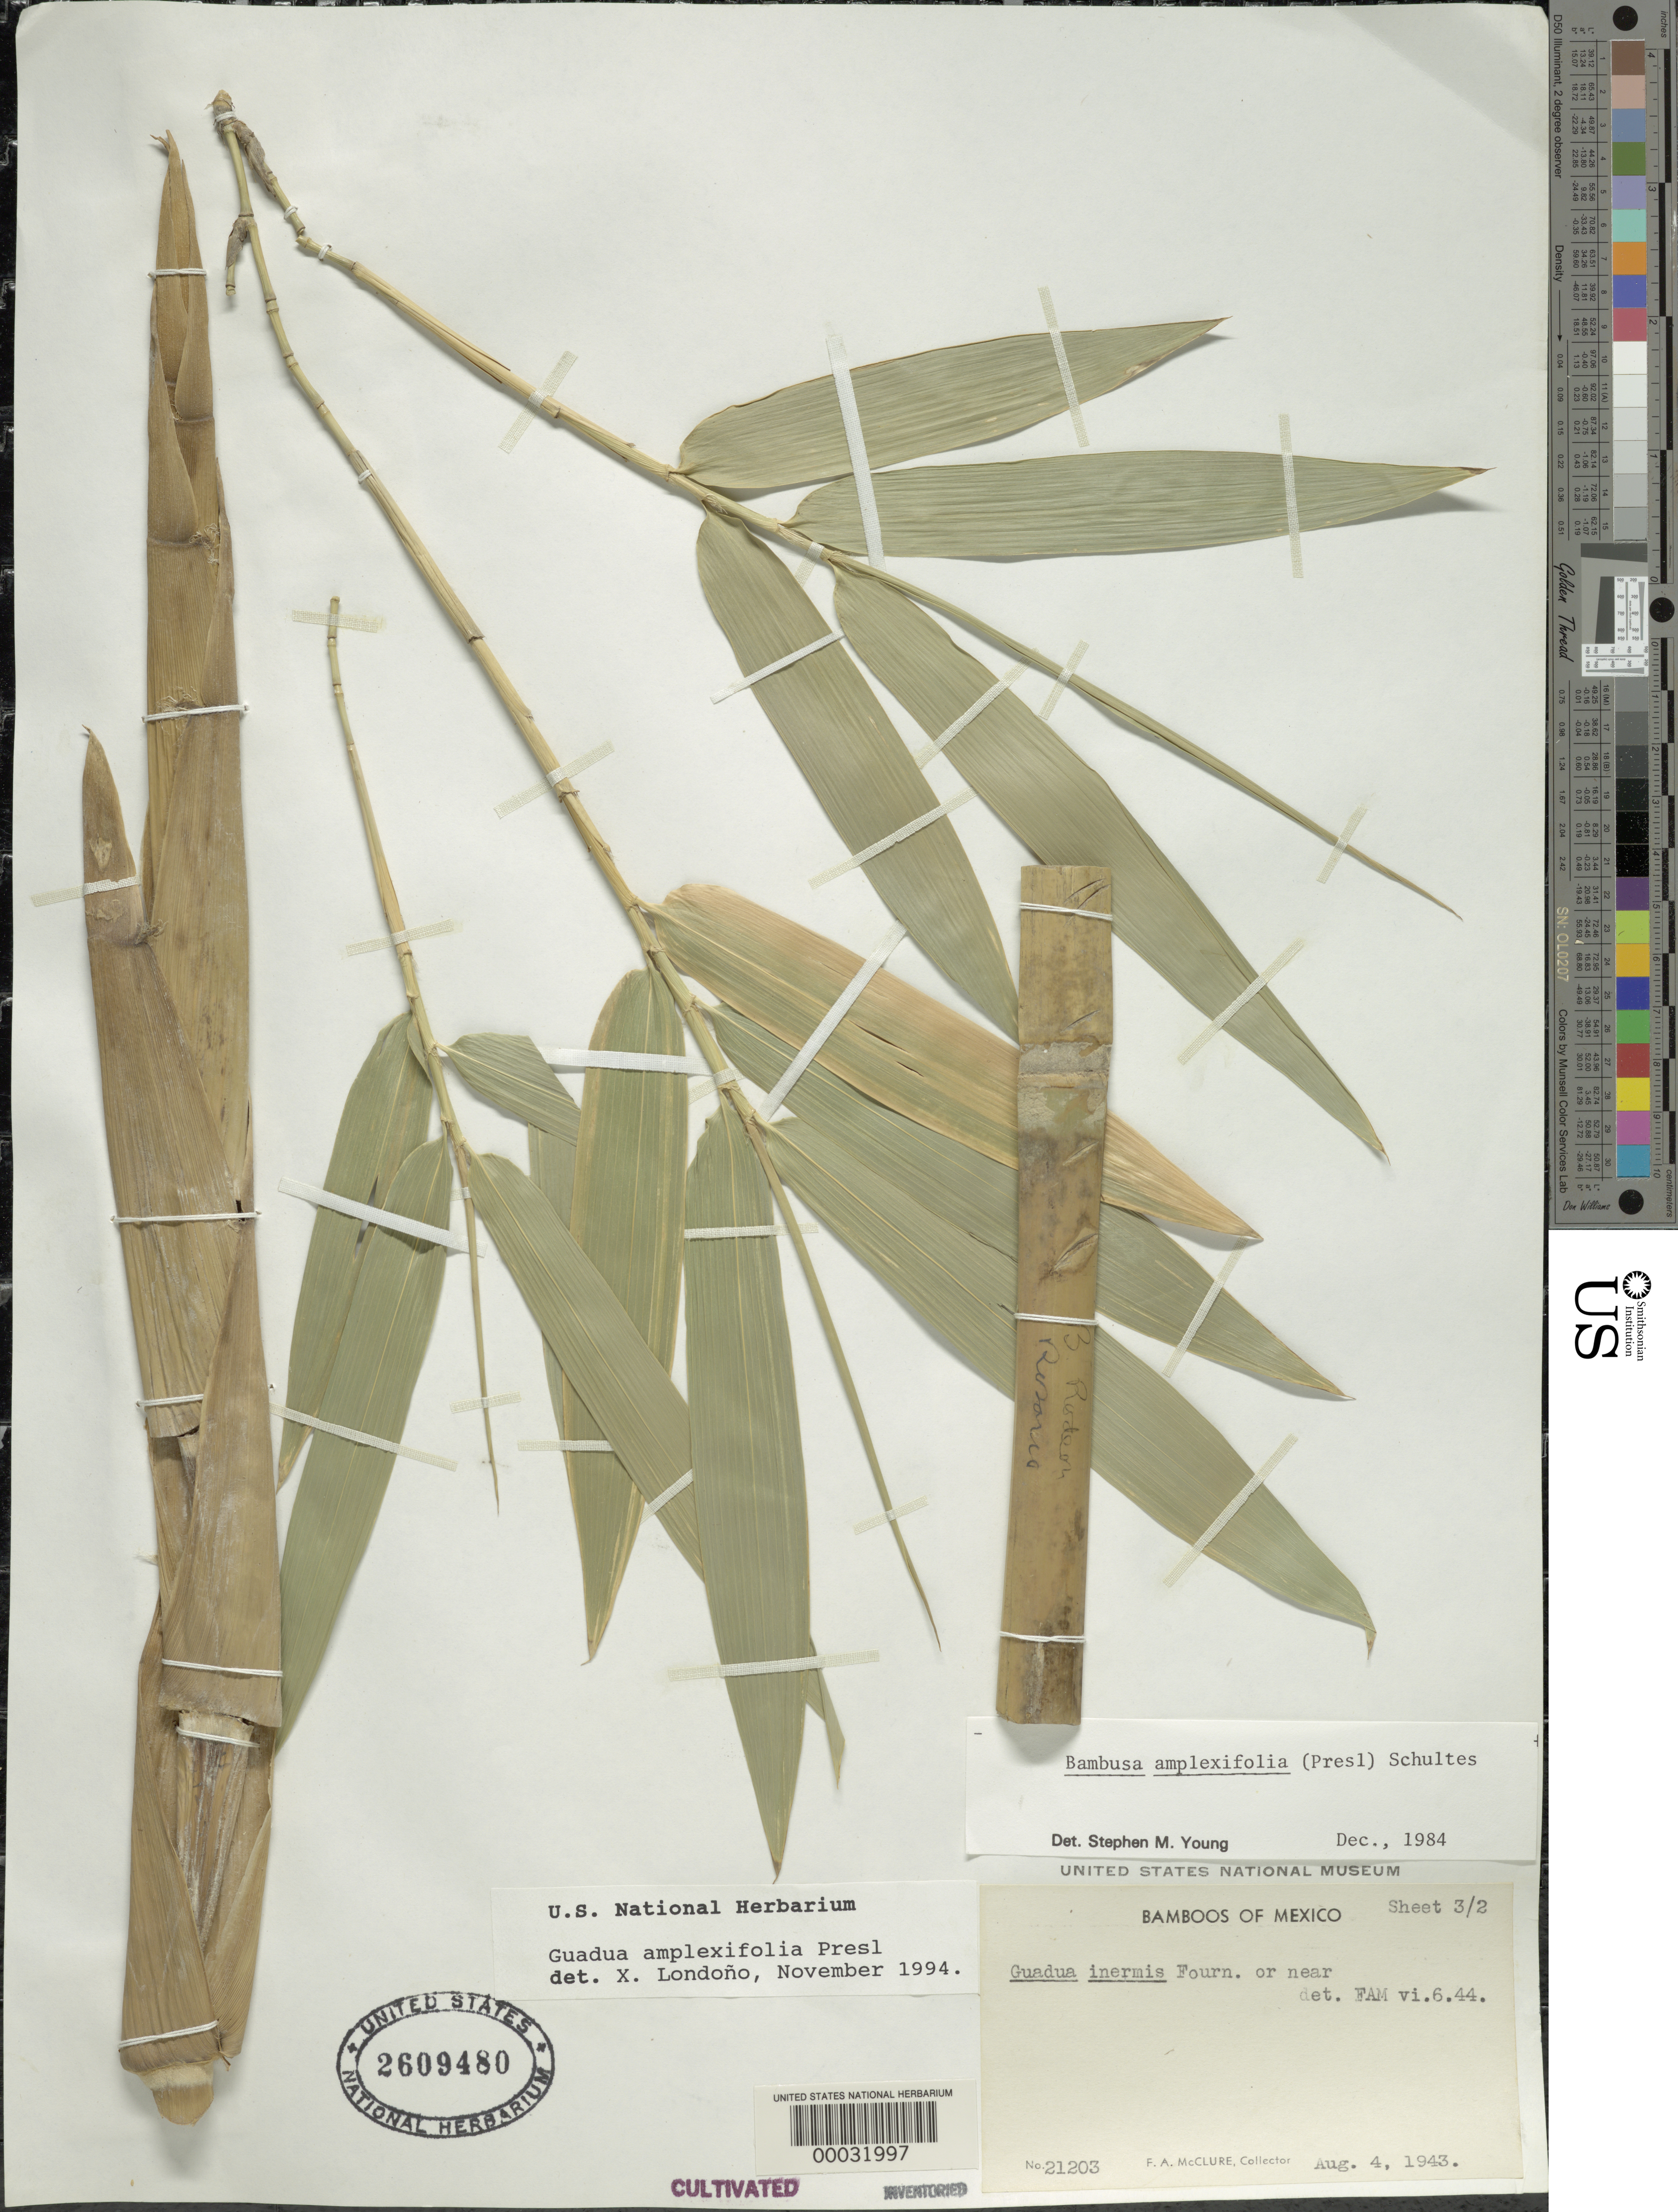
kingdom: Plantae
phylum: Tracheophyta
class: Liliopsida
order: Poales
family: Poaceae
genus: Guadua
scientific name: Guadua amplexifolia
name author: J. Presl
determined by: Londoño, X., (TULV), Jardin Botanico "Juan Maria Cespedes"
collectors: F. A. McClure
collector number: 21203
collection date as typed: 04 Aug 1943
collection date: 1943-08-04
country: Mexico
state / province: Sinaloa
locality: Rosario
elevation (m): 15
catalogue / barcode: US 2609480